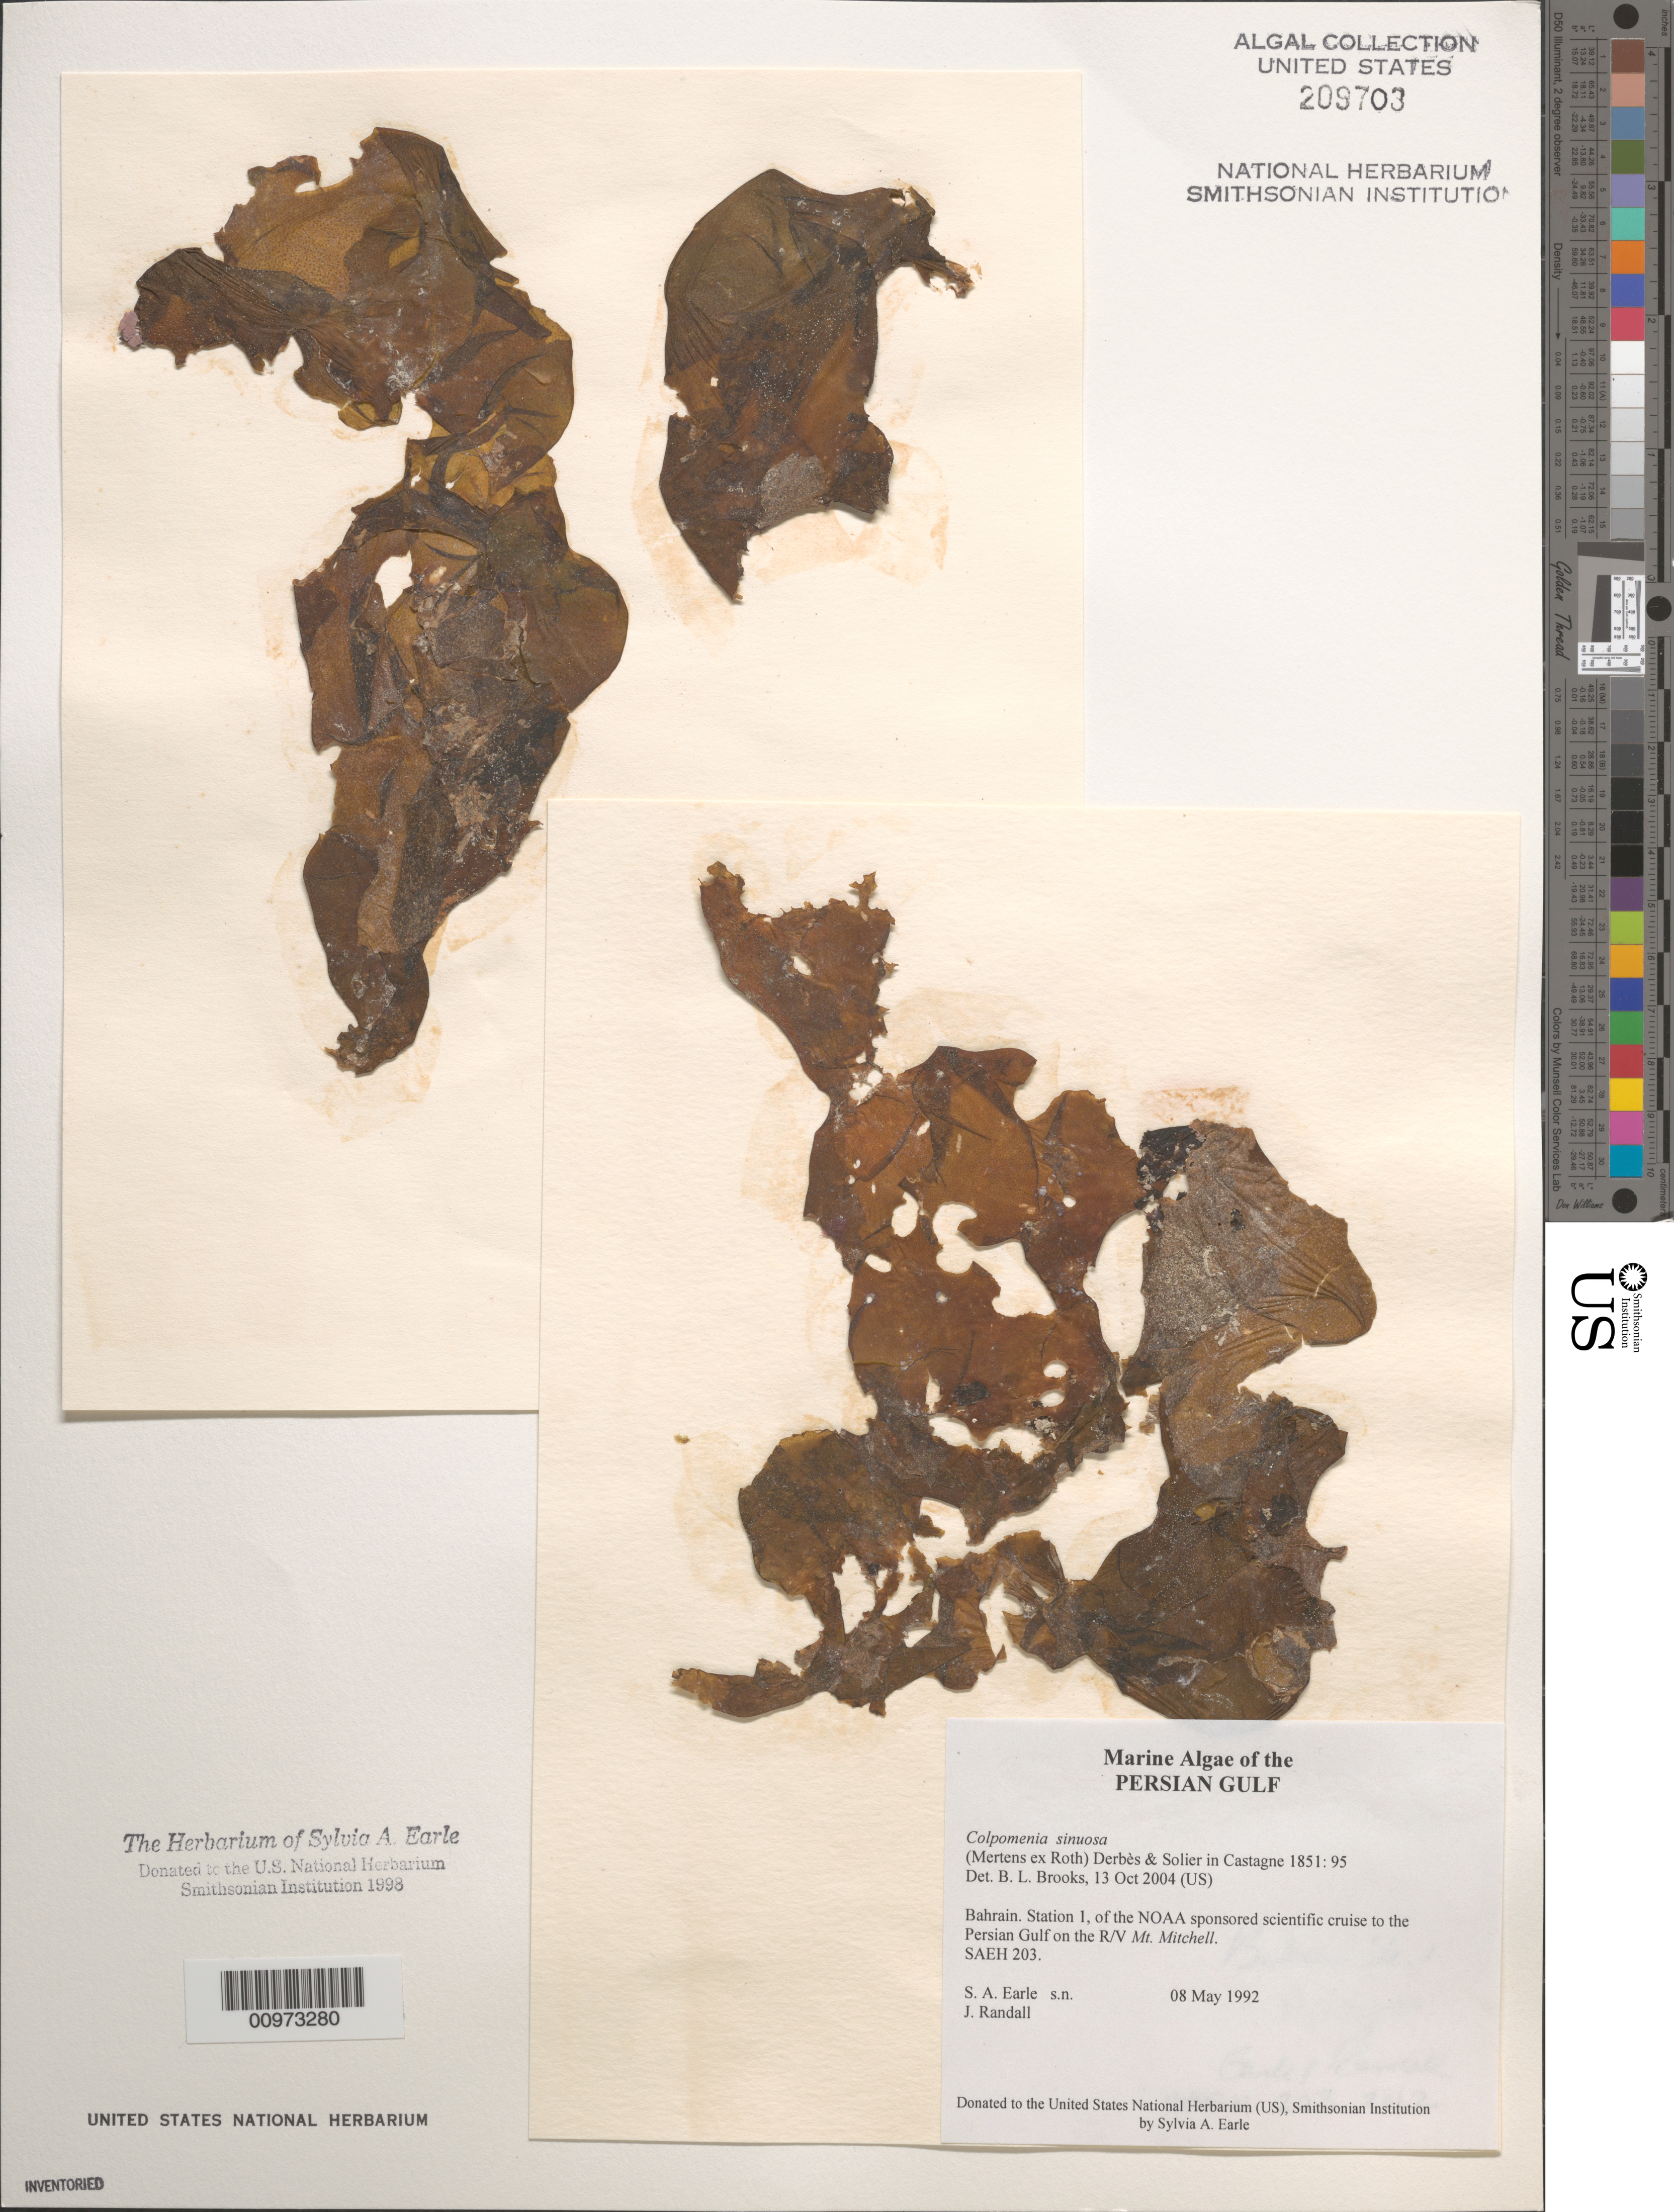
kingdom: Chromista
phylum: Ochrophyta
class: Phaeophyceae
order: Scytosiphonales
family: Scytosiphonaceae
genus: Colpomenia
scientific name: Colpomenia sinuosa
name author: (K. Mert. ex Roth) Derbes & Solier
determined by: Brooks, B. L., (BOT), Smithsonian Institution - National Museum of Natural History (UNITED STATES)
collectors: S. A. Earle & J. Randall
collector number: SAEH 203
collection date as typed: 08 May 1992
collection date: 1992-05-08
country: Bahrain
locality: Persian Gulf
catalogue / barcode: US 209703